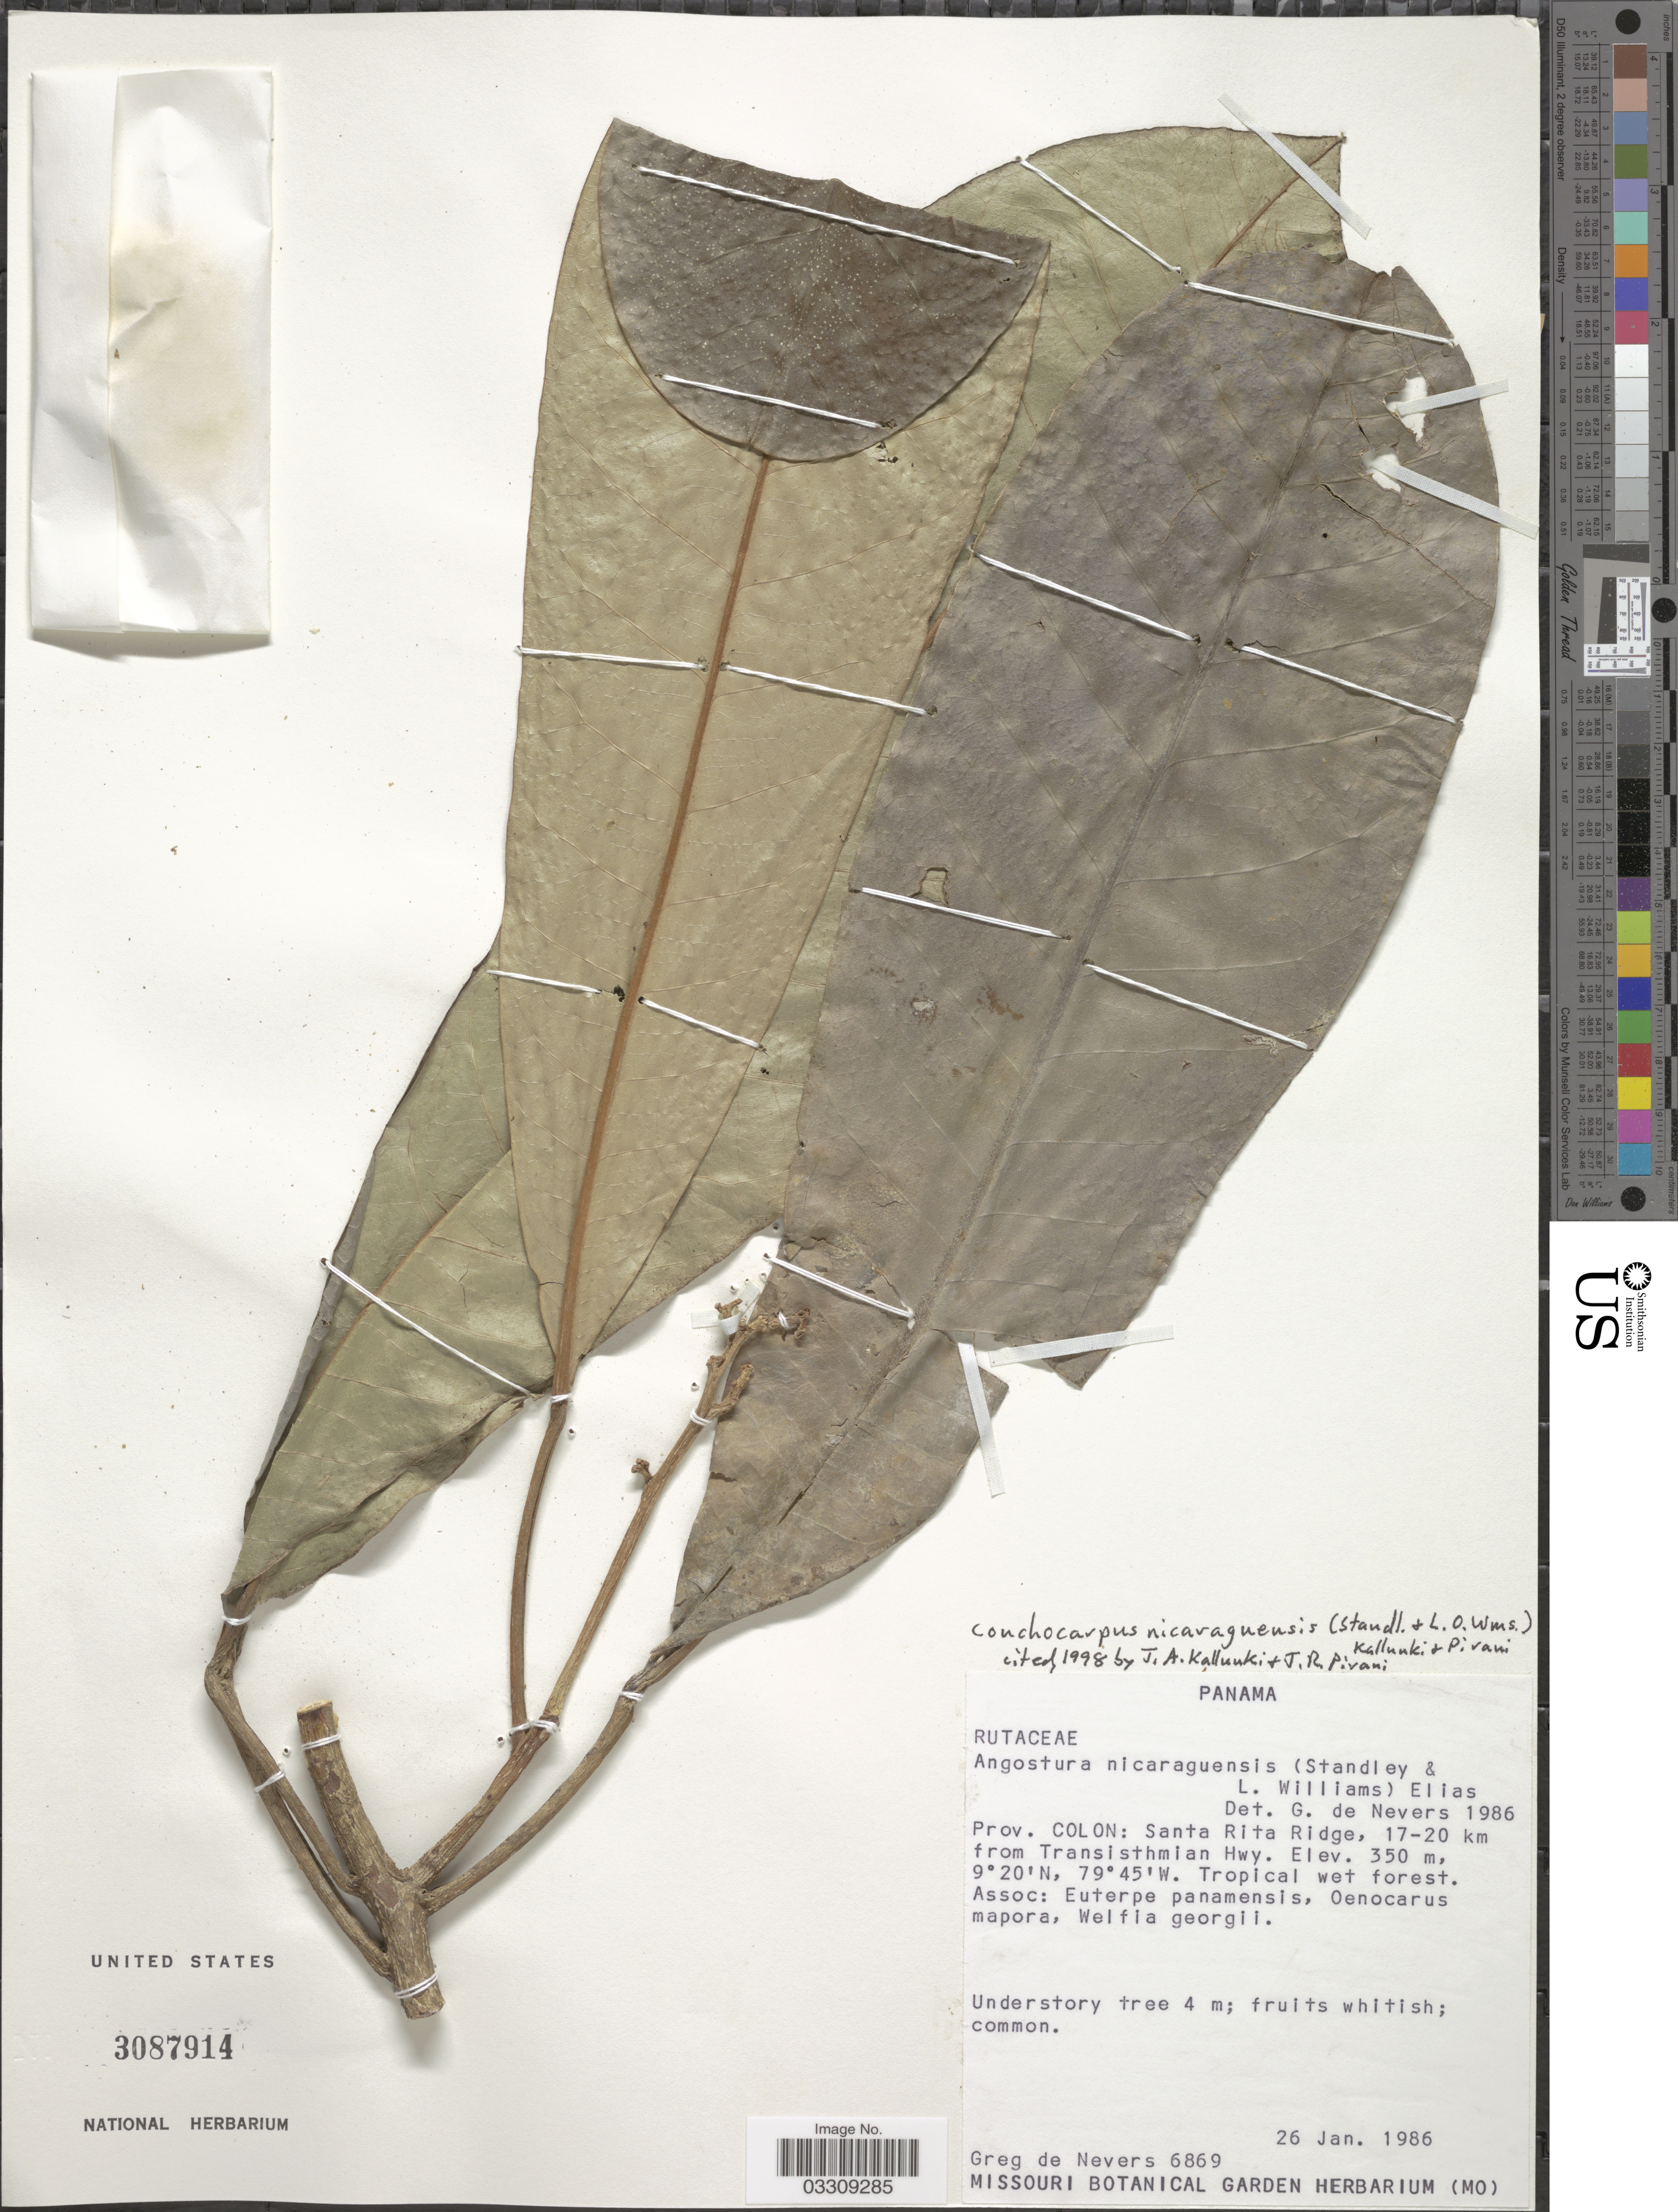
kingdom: Plantae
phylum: Tracheophyta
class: Magnoliopsida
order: Sapindales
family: Rutaceae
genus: Conchocarpus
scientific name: Conchocarpus nicaraguensis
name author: (Standl. & L.O. Williams) Kallunki & Pirani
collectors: G. C. de Nevers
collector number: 6869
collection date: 1986-01-26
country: Panama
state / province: Colón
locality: Santa Rita Ridge, 17-20 km from Transisthmian Hwy.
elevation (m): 350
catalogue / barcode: US 3087914